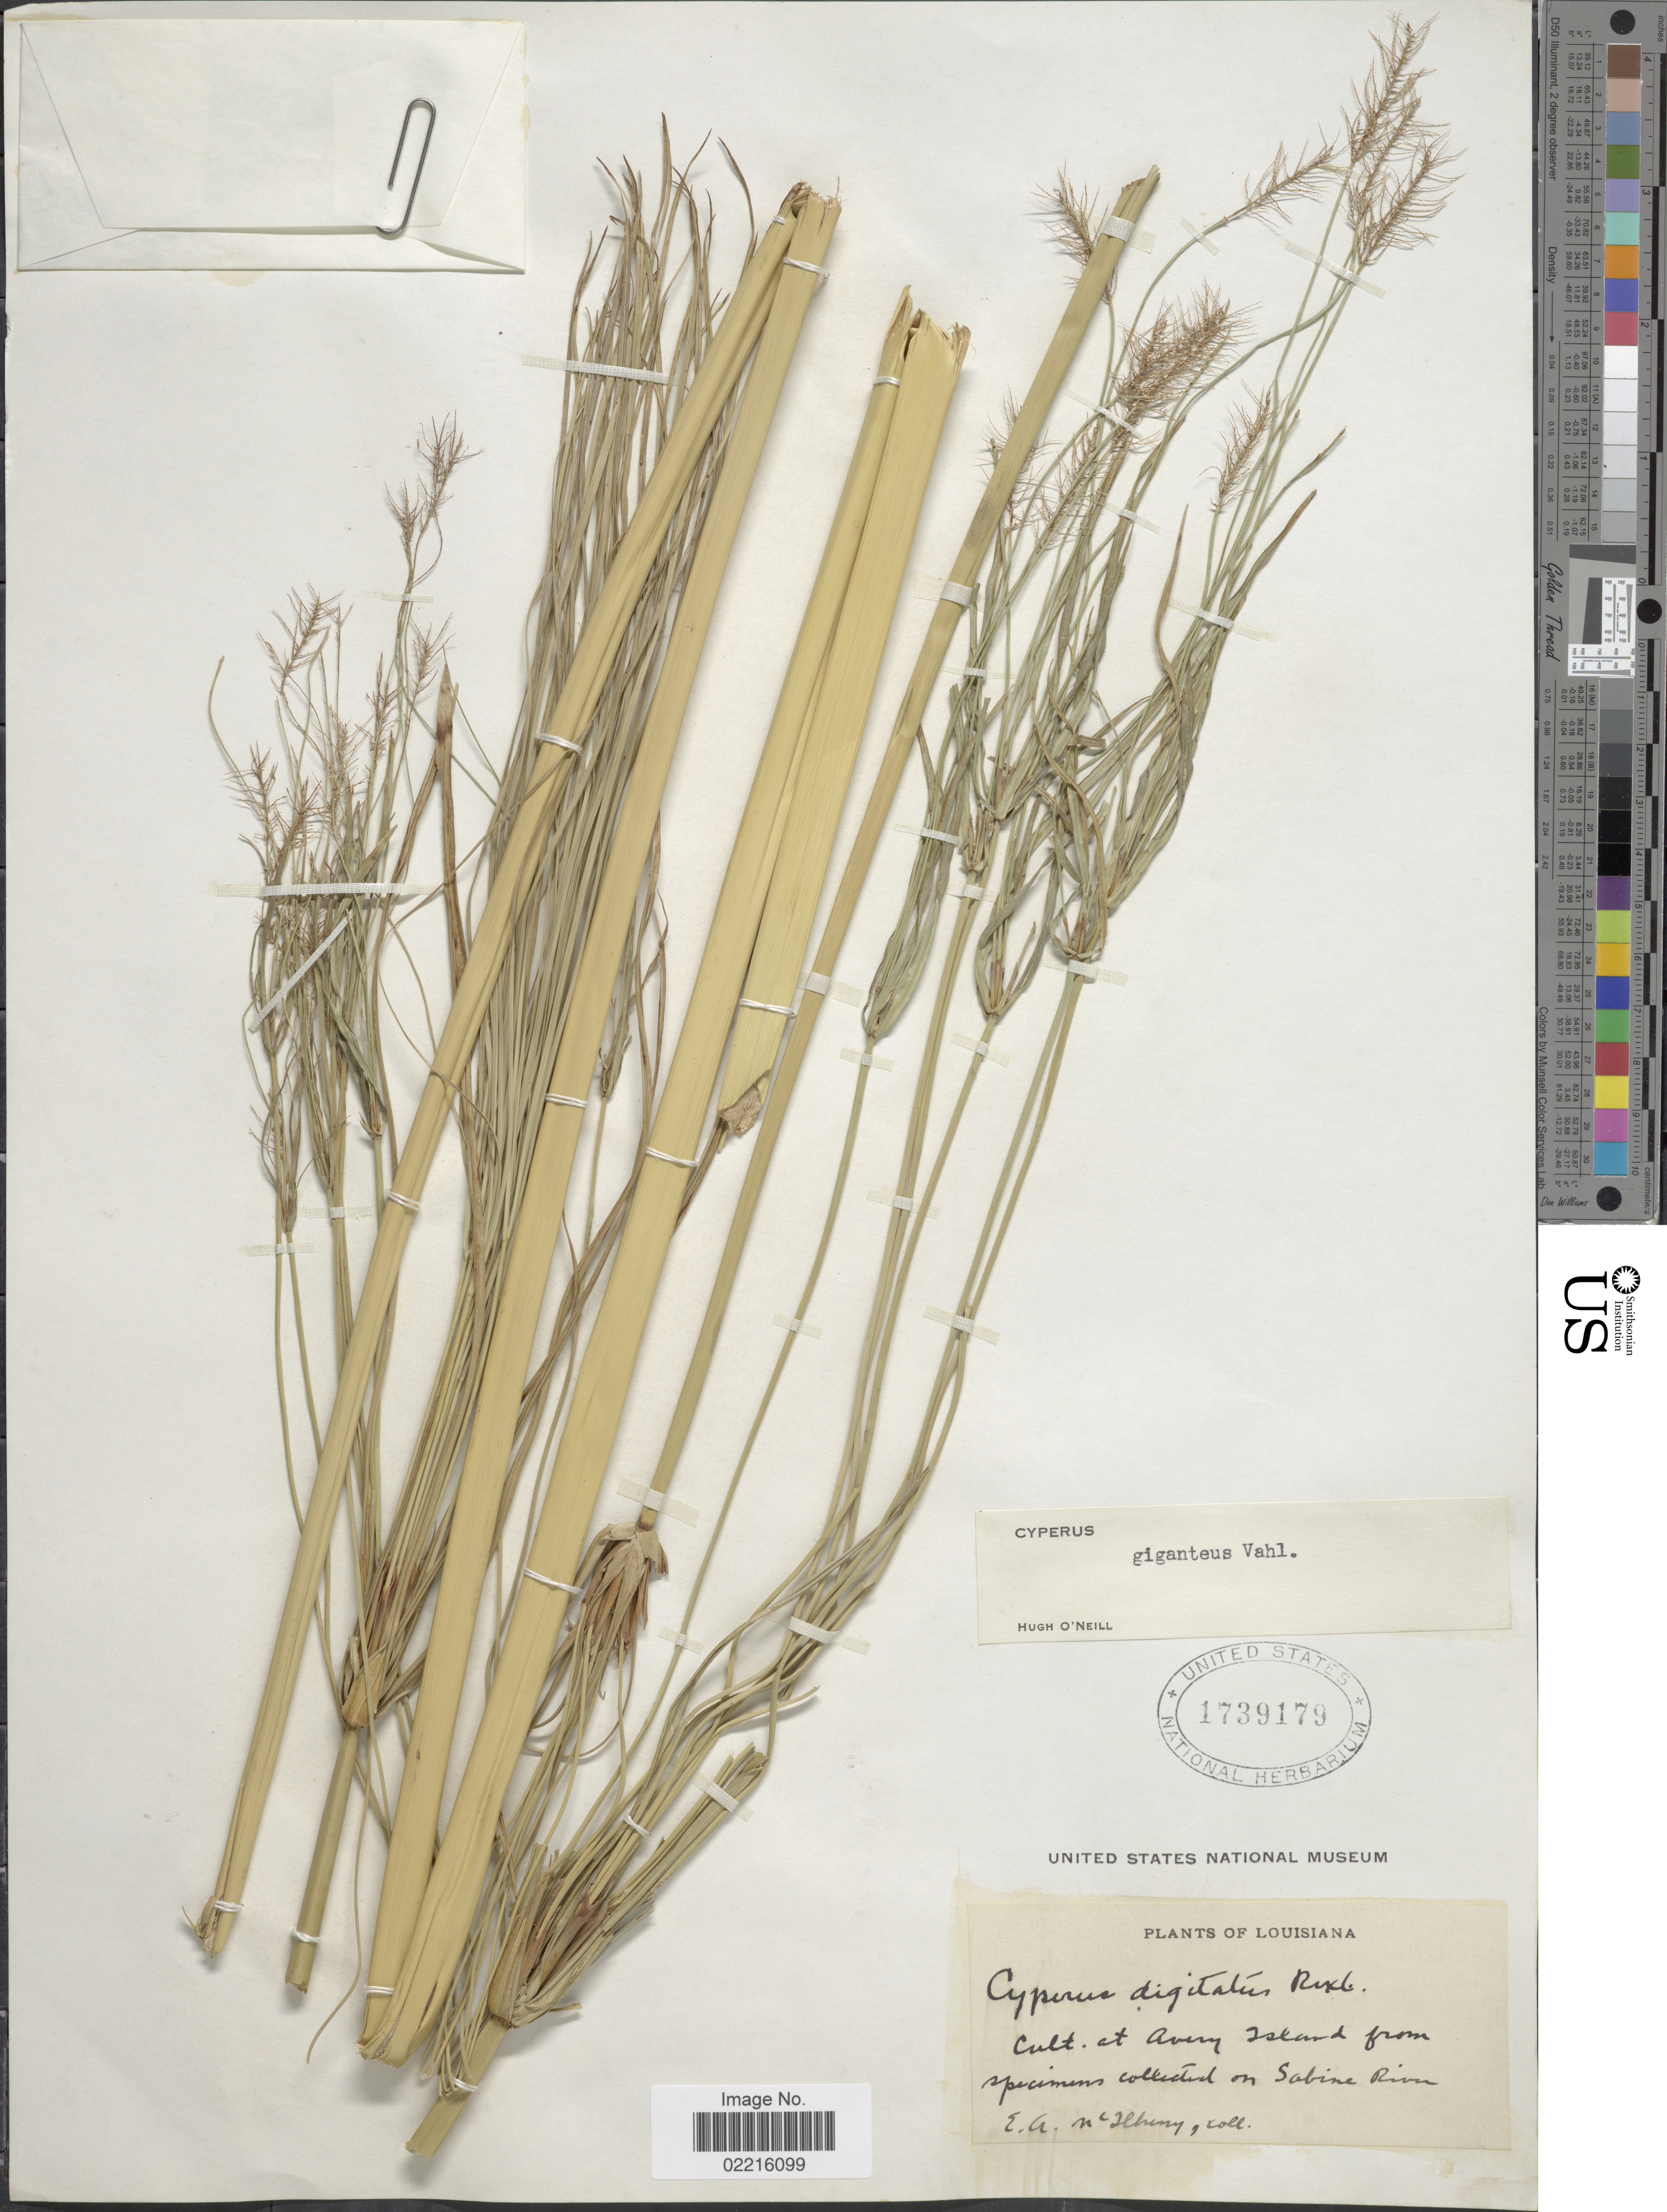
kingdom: Plantae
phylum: Tracheophyta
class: Liliopsida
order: Poales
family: Cyperaceae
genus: Cyperus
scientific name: Cyperus giganteus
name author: Vahl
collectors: E. McIlhenny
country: United States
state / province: Louisiana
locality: Cult. at Avery Island from specimen collected on Sabine River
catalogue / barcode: US 1739179